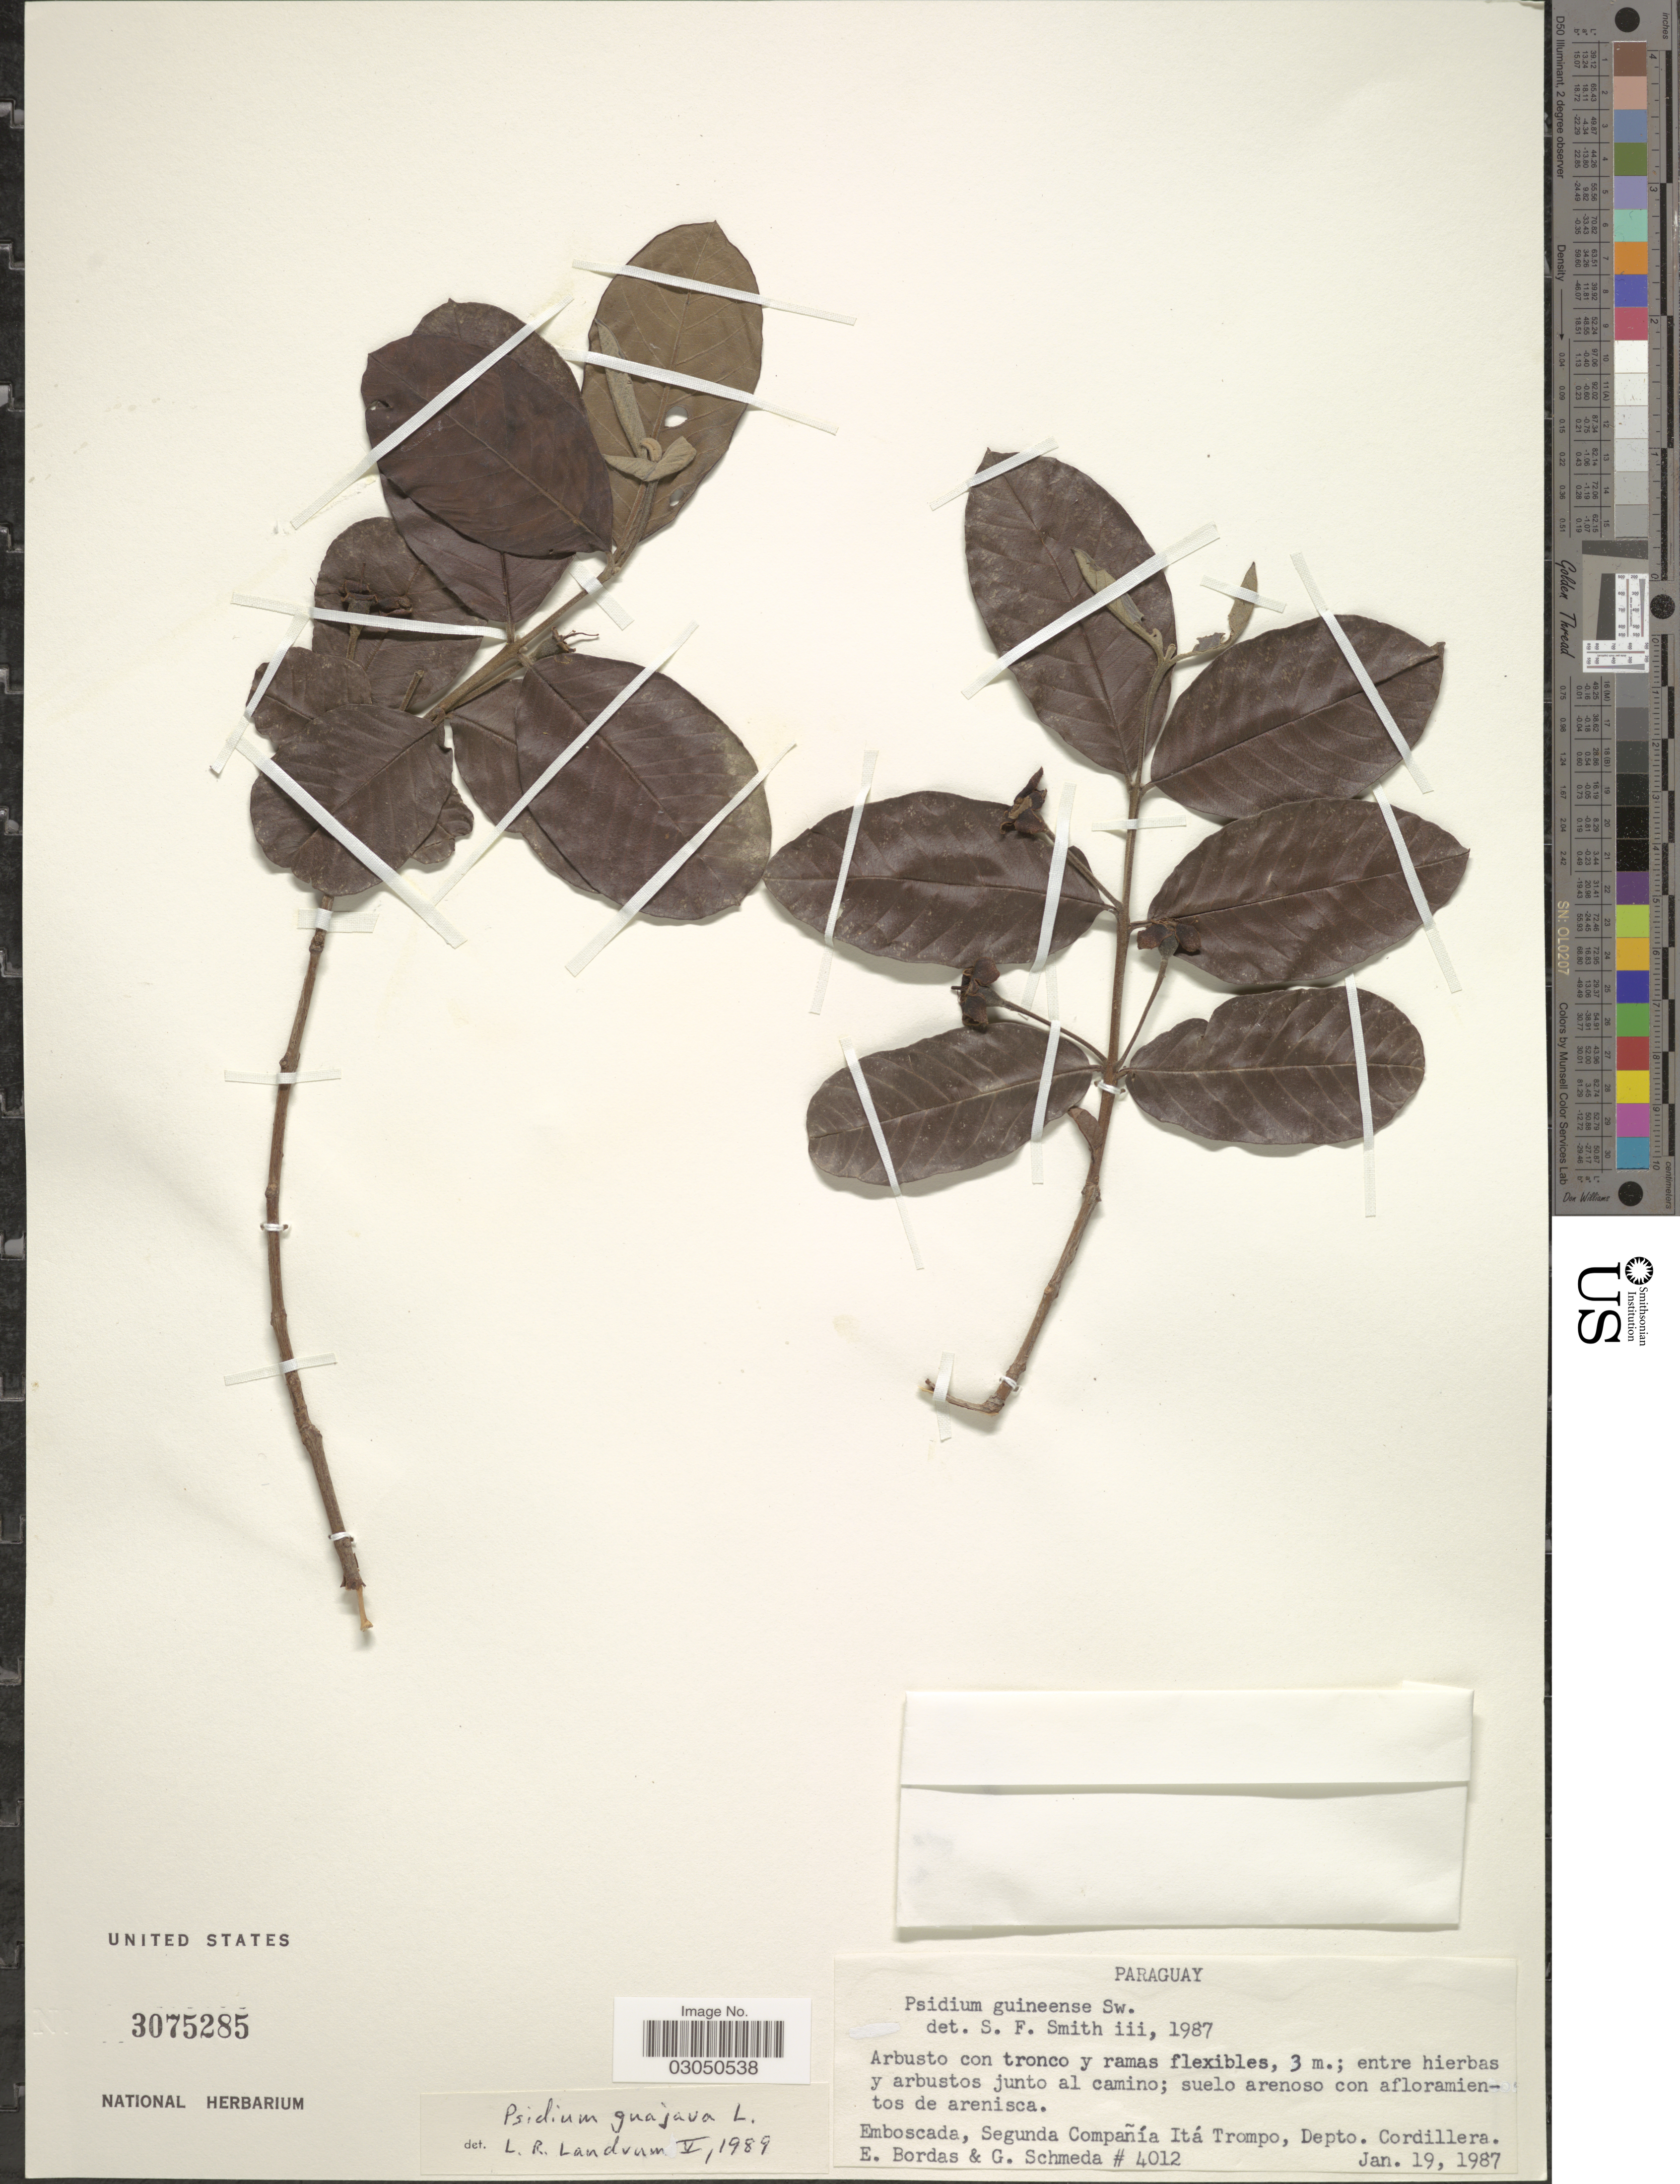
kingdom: Plantae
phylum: Tracheophyta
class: Magnoliopsida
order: Myrtales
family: Myrtaceae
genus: Psidium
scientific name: Psidium guajava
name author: L.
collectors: E. Bordas & G. Schmeda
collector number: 4012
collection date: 1987-01-19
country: Paraguay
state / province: Cordillera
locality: Emboscada, Segunda Compañía Itá Trompo, Depto. Cordillera.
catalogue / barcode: US 3075285